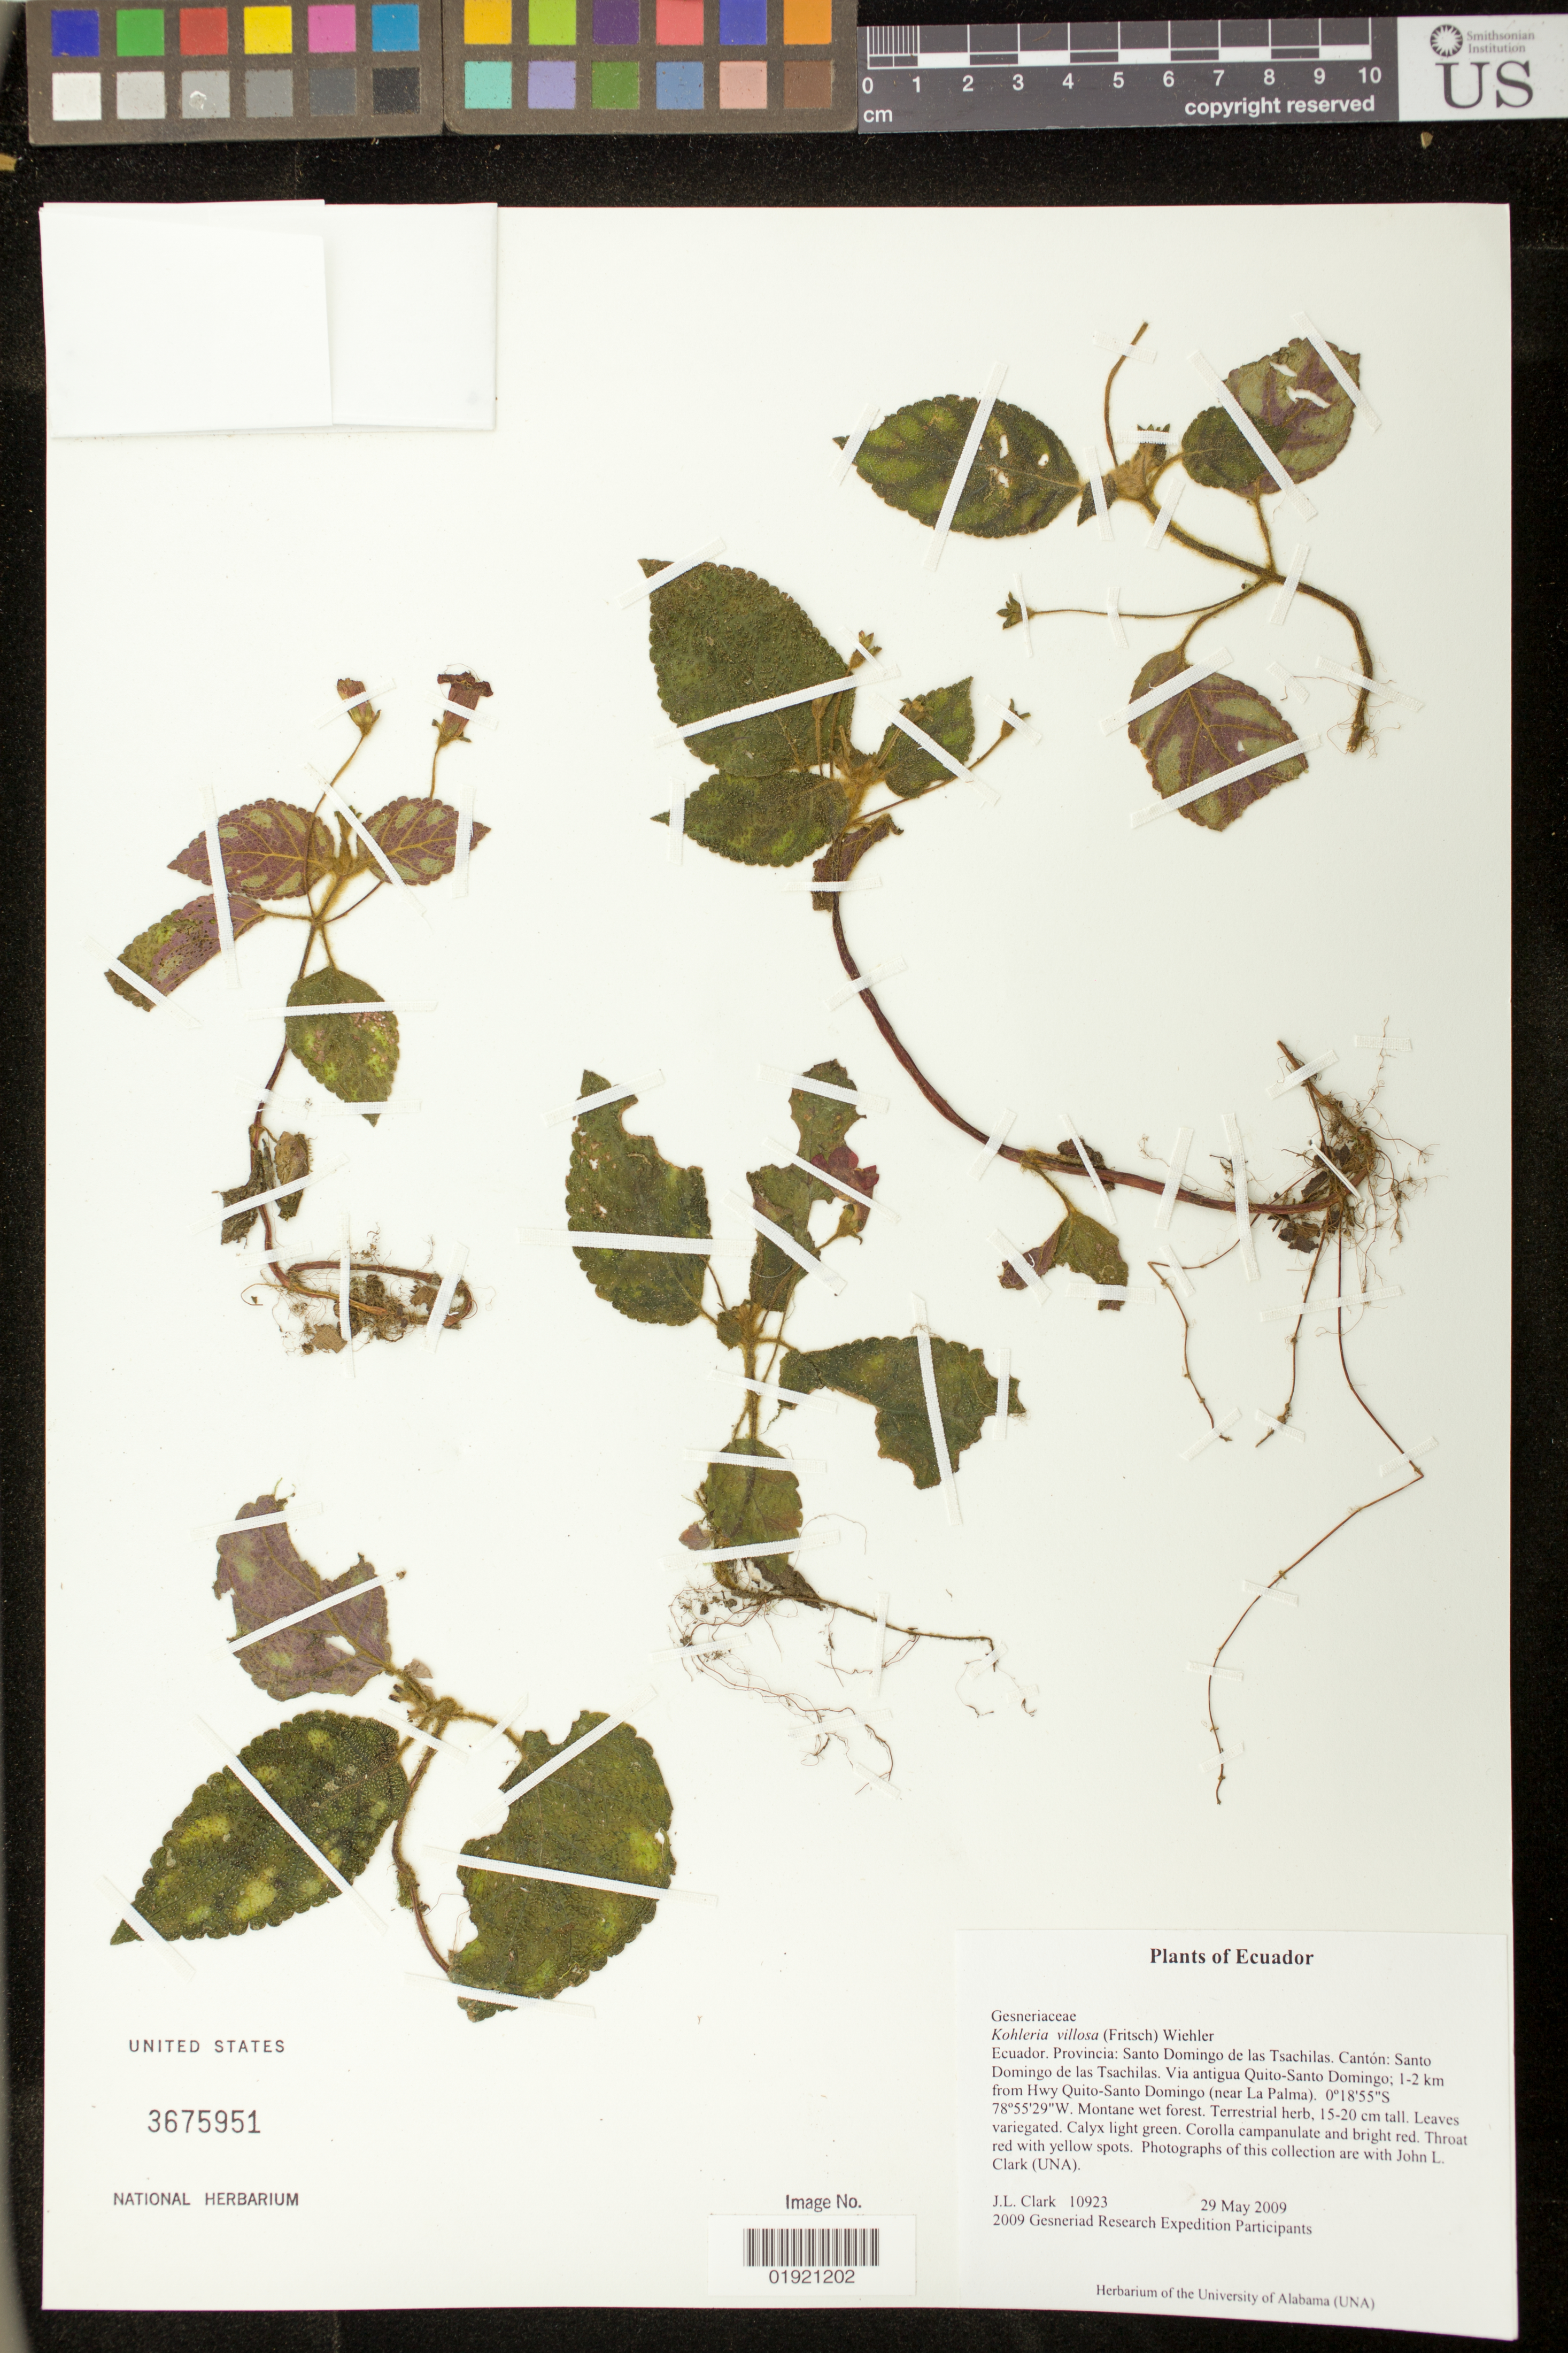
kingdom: Plantae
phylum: Tracheophyta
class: Magnoliopsida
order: Lamiales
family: Gesneriaceae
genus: Kohleria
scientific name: Kohleria villosa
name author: (Fritsch) Wiehler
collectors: J. L. Clark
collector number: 10923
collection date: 2009-05-29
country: Ecuador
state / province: Tsáchilas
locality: Canton: Santo Domingo de las Tsachilas. Via antigua Quito-Santo Domingo; 1-2 km from Hwy Quito-Santo Domingo (near La Palma).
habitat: Montane wet forest.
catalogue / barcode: US 3675951